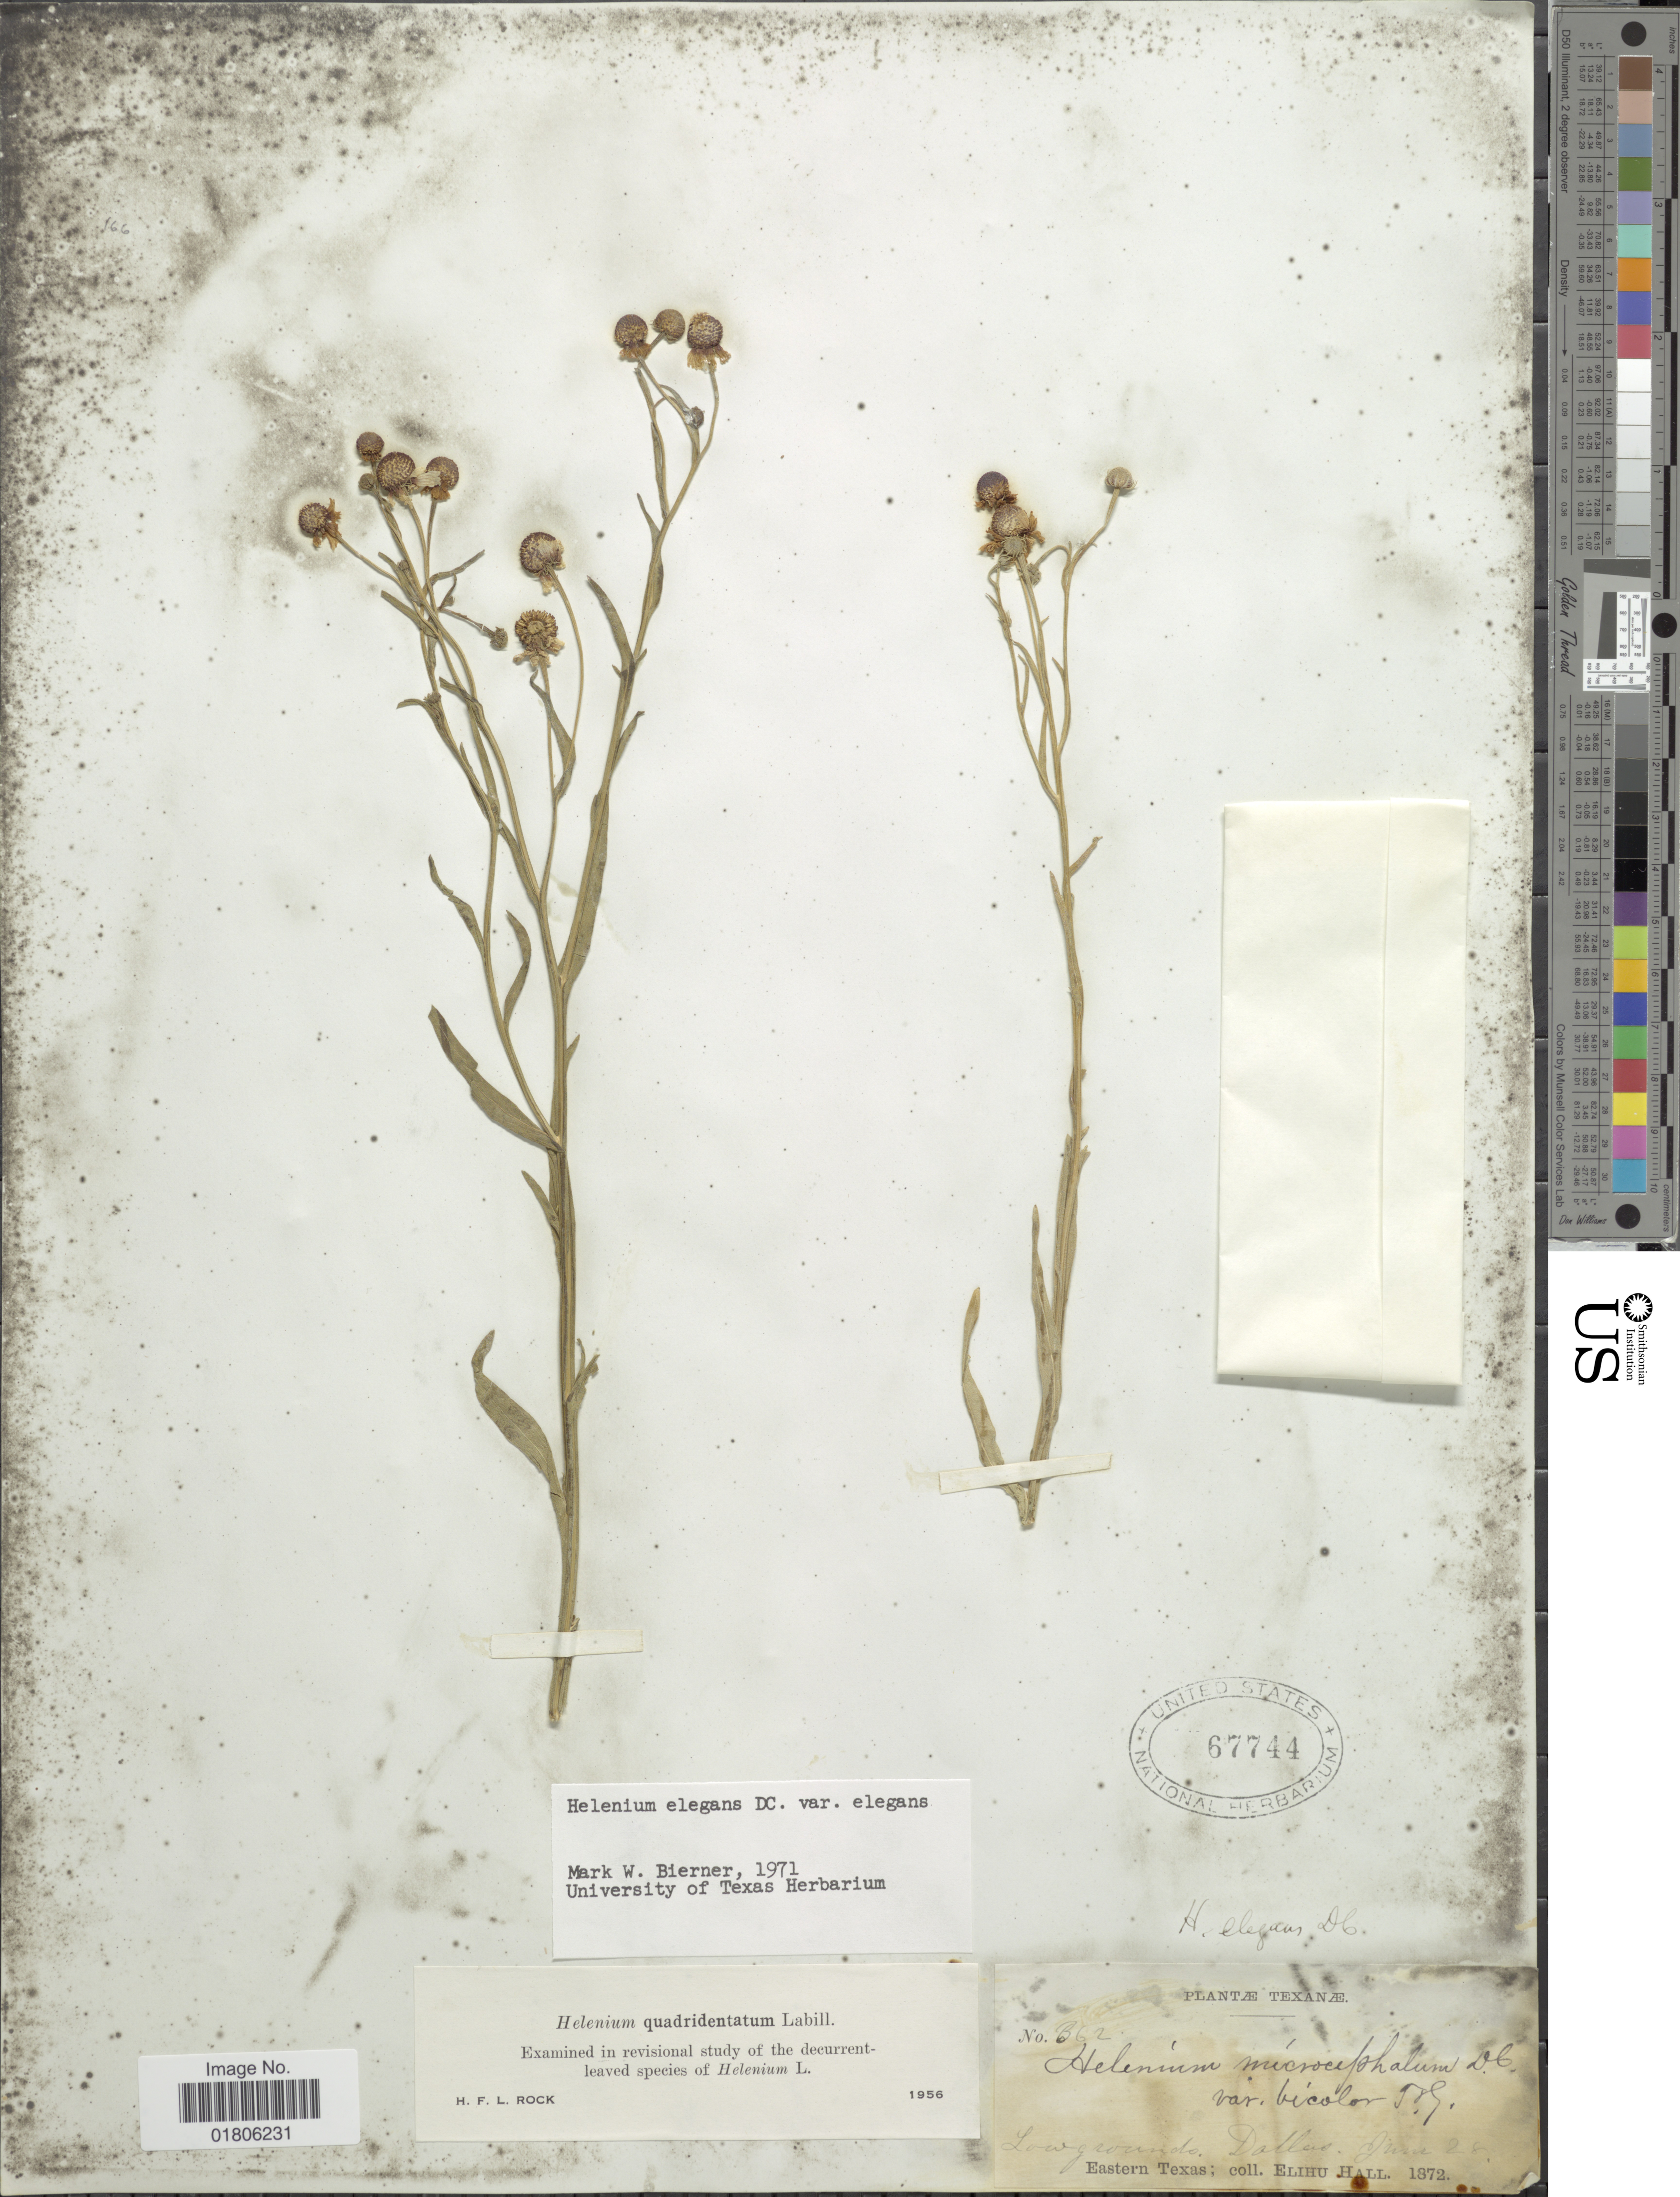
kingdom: Plantae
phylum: Tracheophyta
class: Magnoliopsida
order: Asterales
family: Asteraceae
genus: Helenium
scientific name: Helenium elegans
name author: DC.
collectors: E. Hall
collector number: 362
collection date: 1872-06-28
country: United States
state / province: Texas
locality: Eastern Texas, Dallas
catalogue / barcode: US 67744